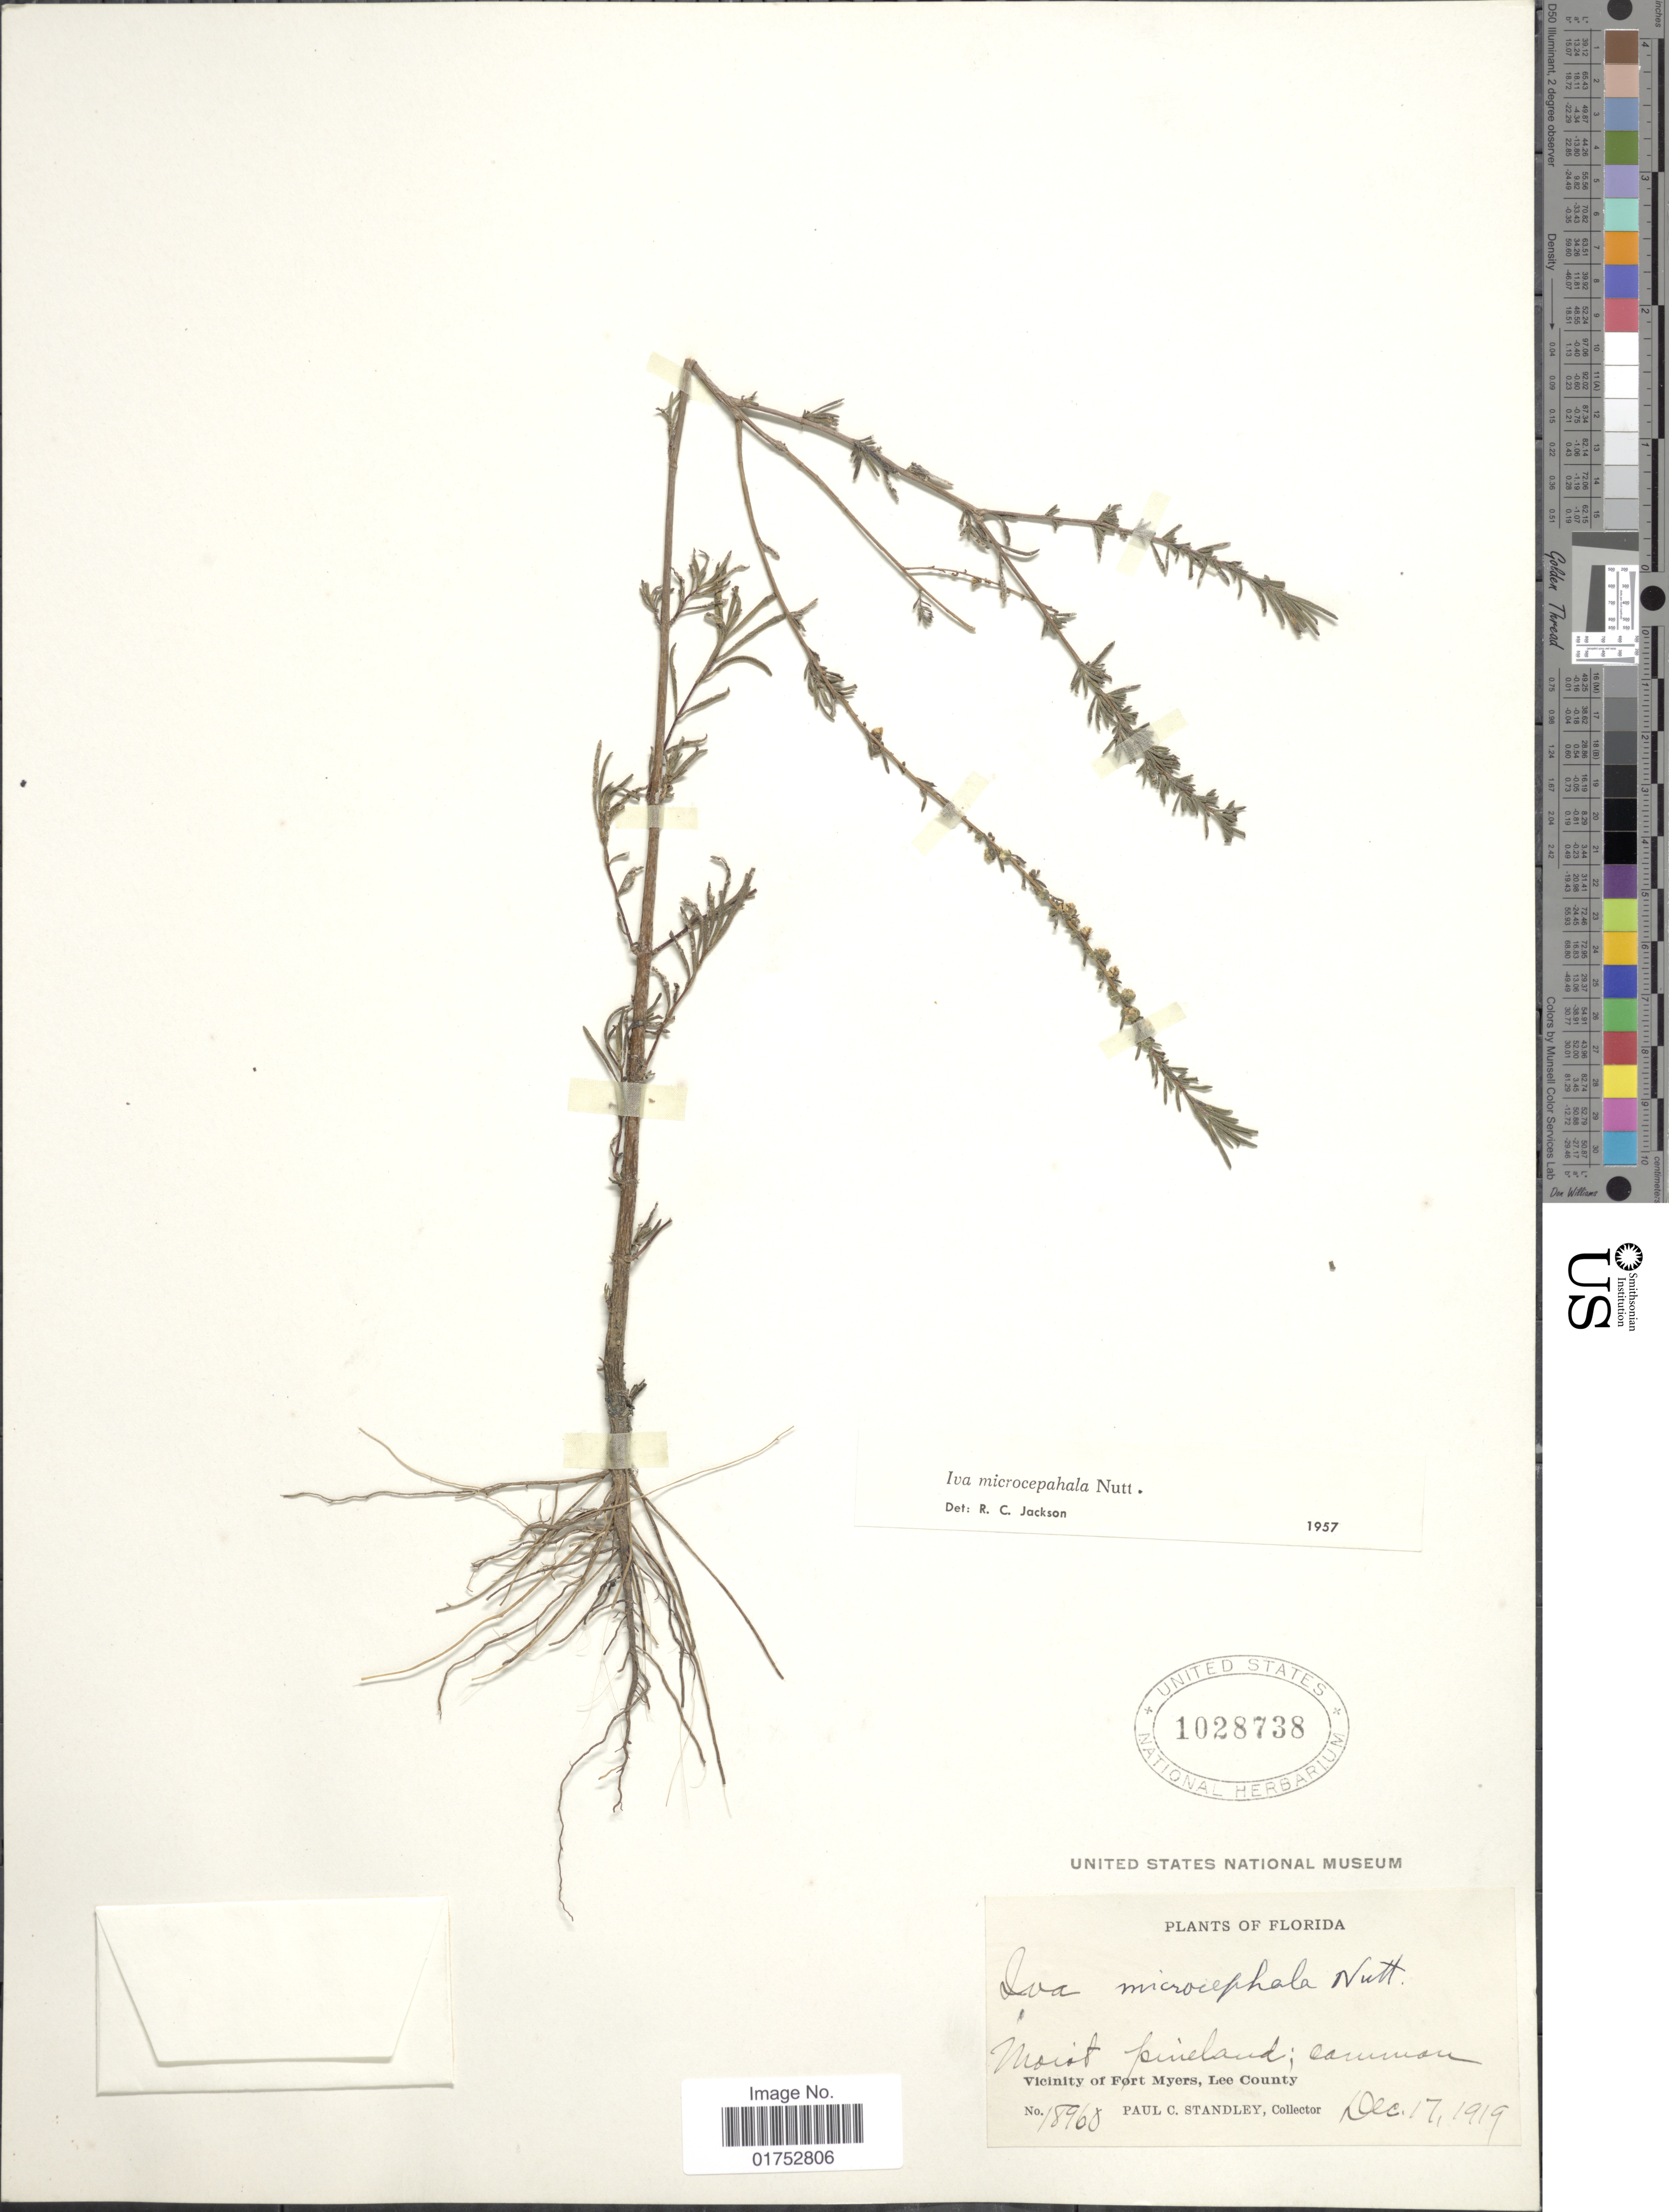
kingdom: Plantae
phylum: Tracheophyta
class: Magnoliopsida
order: Asterales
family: Asteraceae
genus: Iva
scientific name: Iva microcephala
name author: Nutt.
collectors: P. C. Standley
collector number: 18960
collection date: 1919-12-17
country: United States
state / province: Florida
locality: Vicinity of Fort Myers, Lee County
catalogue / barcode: US 1028738